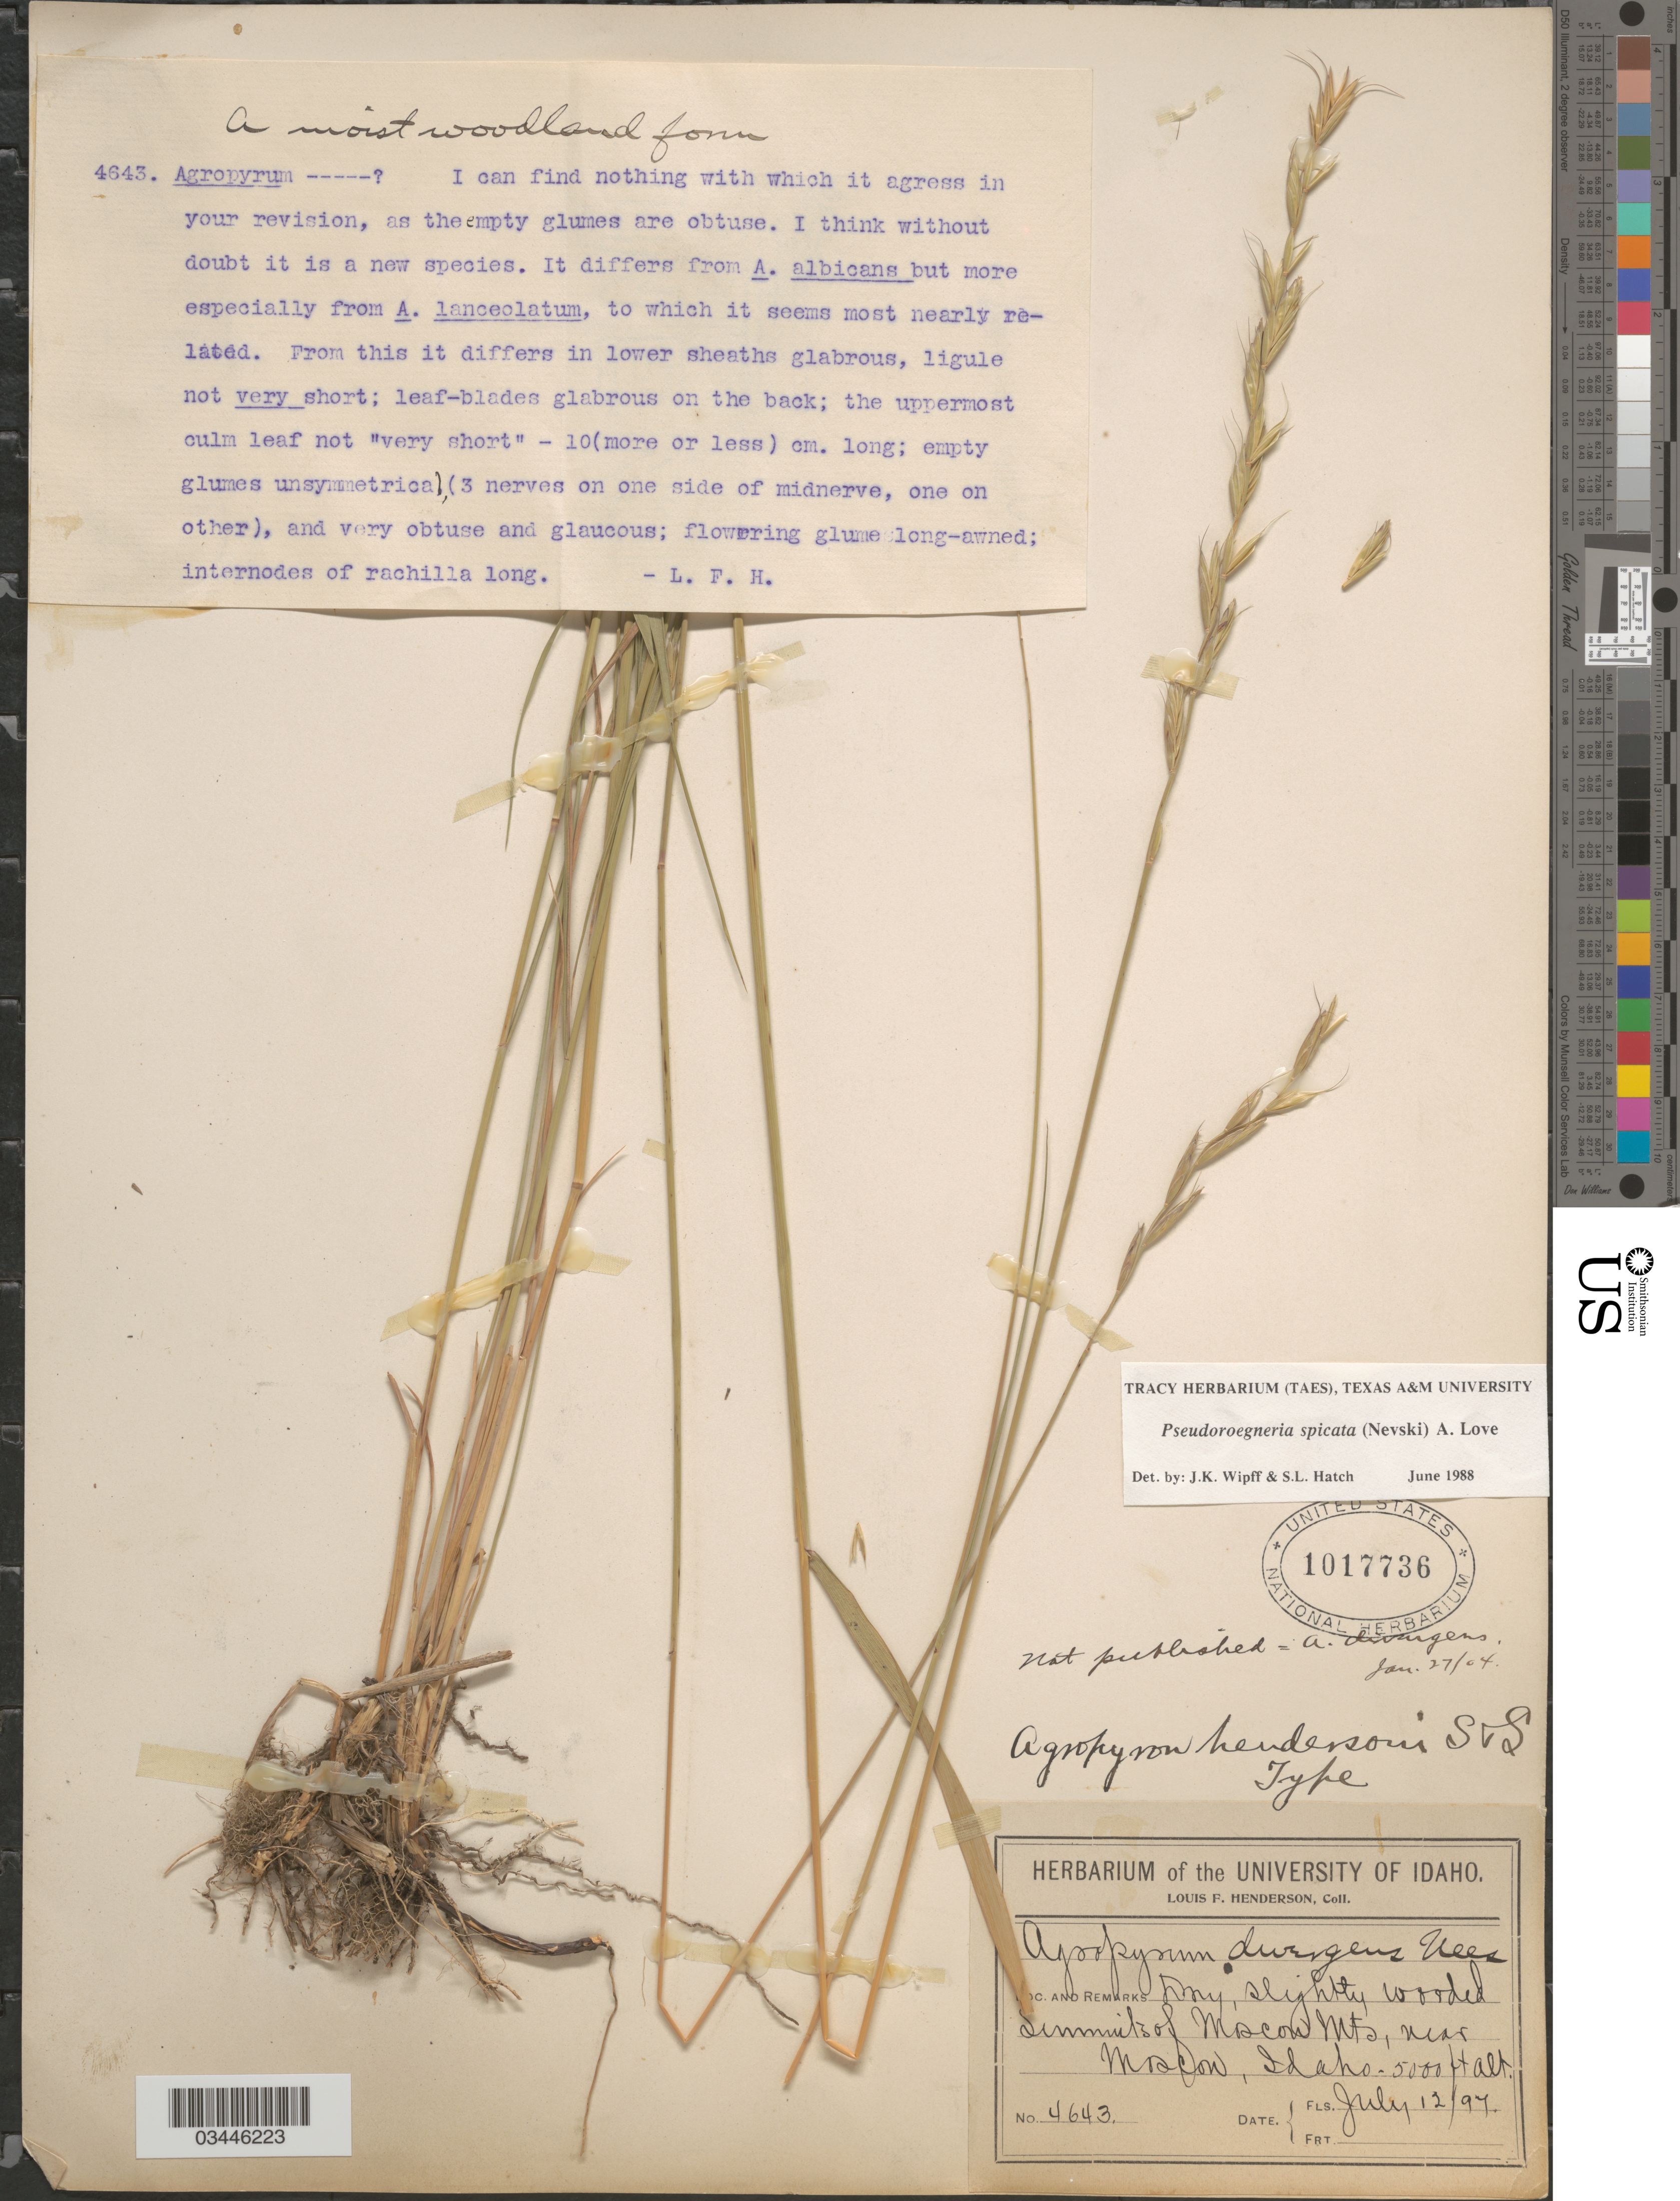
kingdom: Plantae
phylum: Tracheophyta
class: Liliopsida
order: Poales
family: Poaceae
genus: Pseudoroegneria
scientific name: Pseudoroegneria spicata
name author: (Pursh) Á. Löve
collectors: L. Henderson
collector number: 4643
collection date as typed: Transcribed d/m/y: 12/7/97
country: United States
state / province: Idaho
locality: Dry, slightly wooded Summits of Moscow Mts., near Moscow.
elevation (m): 1524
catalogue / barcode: US 1017736